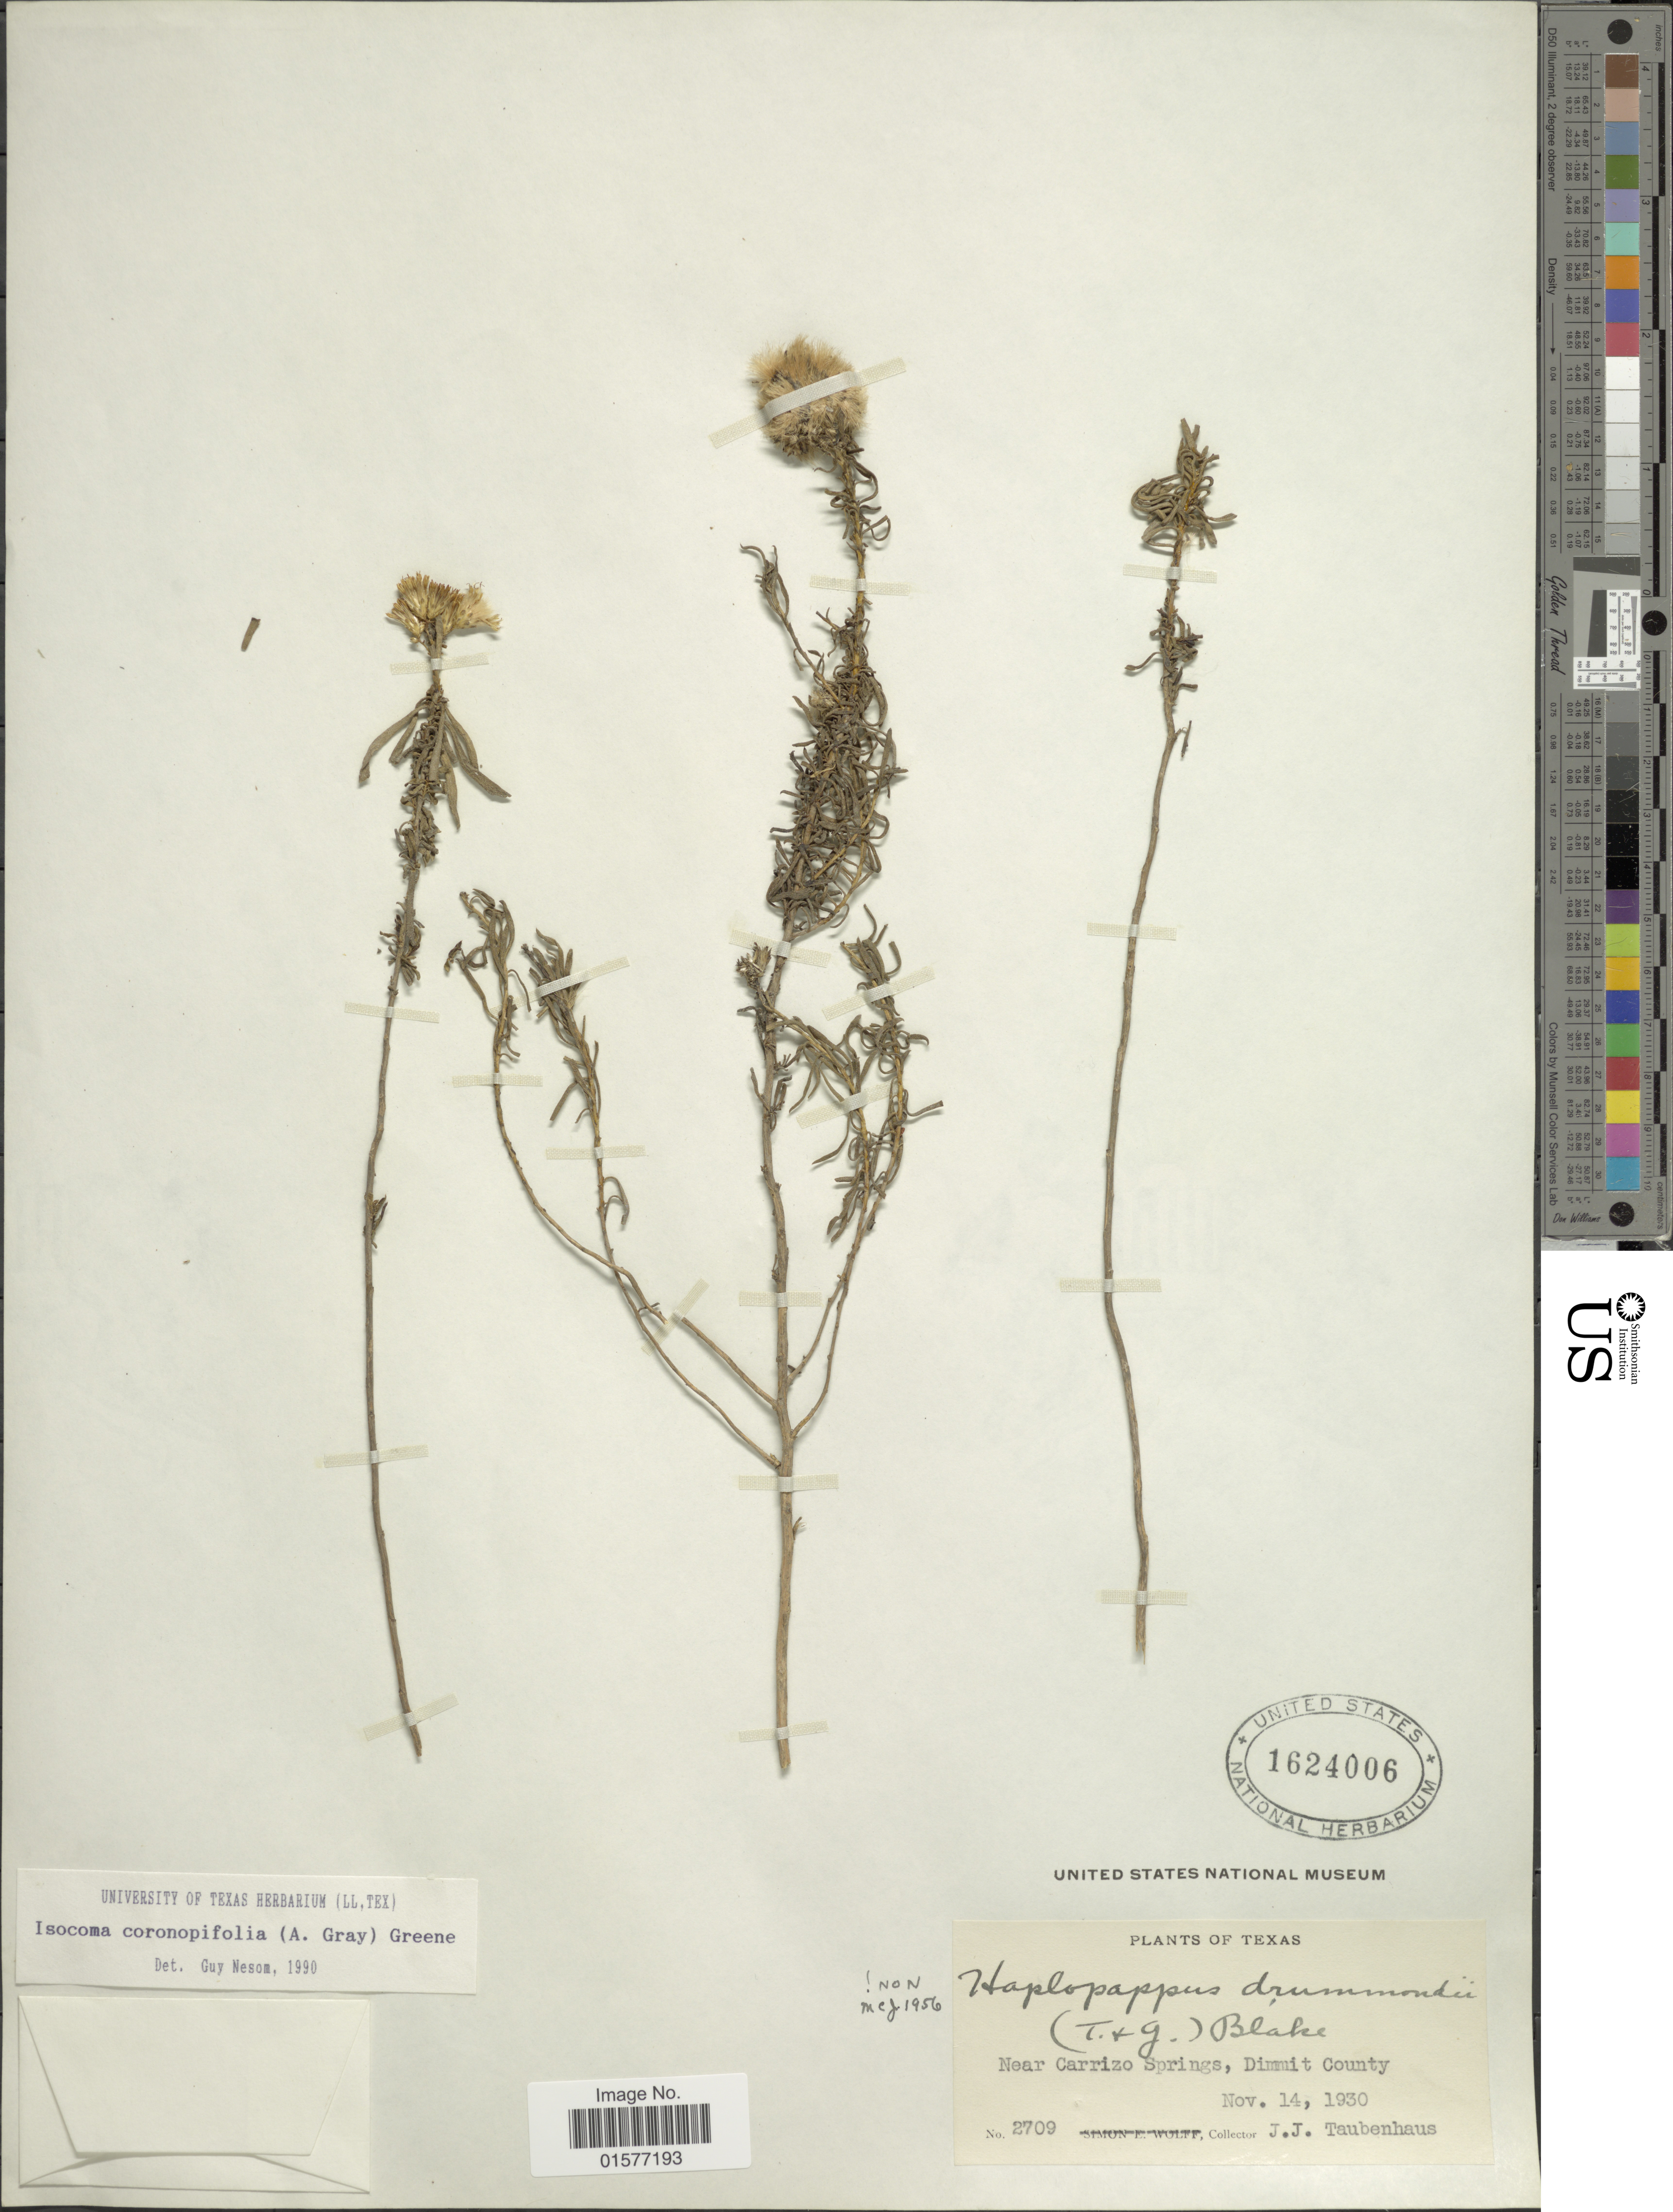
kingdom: Plantae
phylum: Tracheophyta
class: Magnoliopsida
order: Asterales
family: Asteraceae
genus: Isocoma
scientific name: Isocoma coronopifolia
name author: (A. Gray) Greene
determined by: Urbatsch, Lowell E., Curator (LSU), Louisiana State University (UNITED STATES)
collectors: J. Taubenhaus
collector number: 2709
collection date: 1930-11-14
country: United States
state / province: Texas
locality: Near Carrizo Springs, Dimmit County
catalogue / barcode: US 1624006